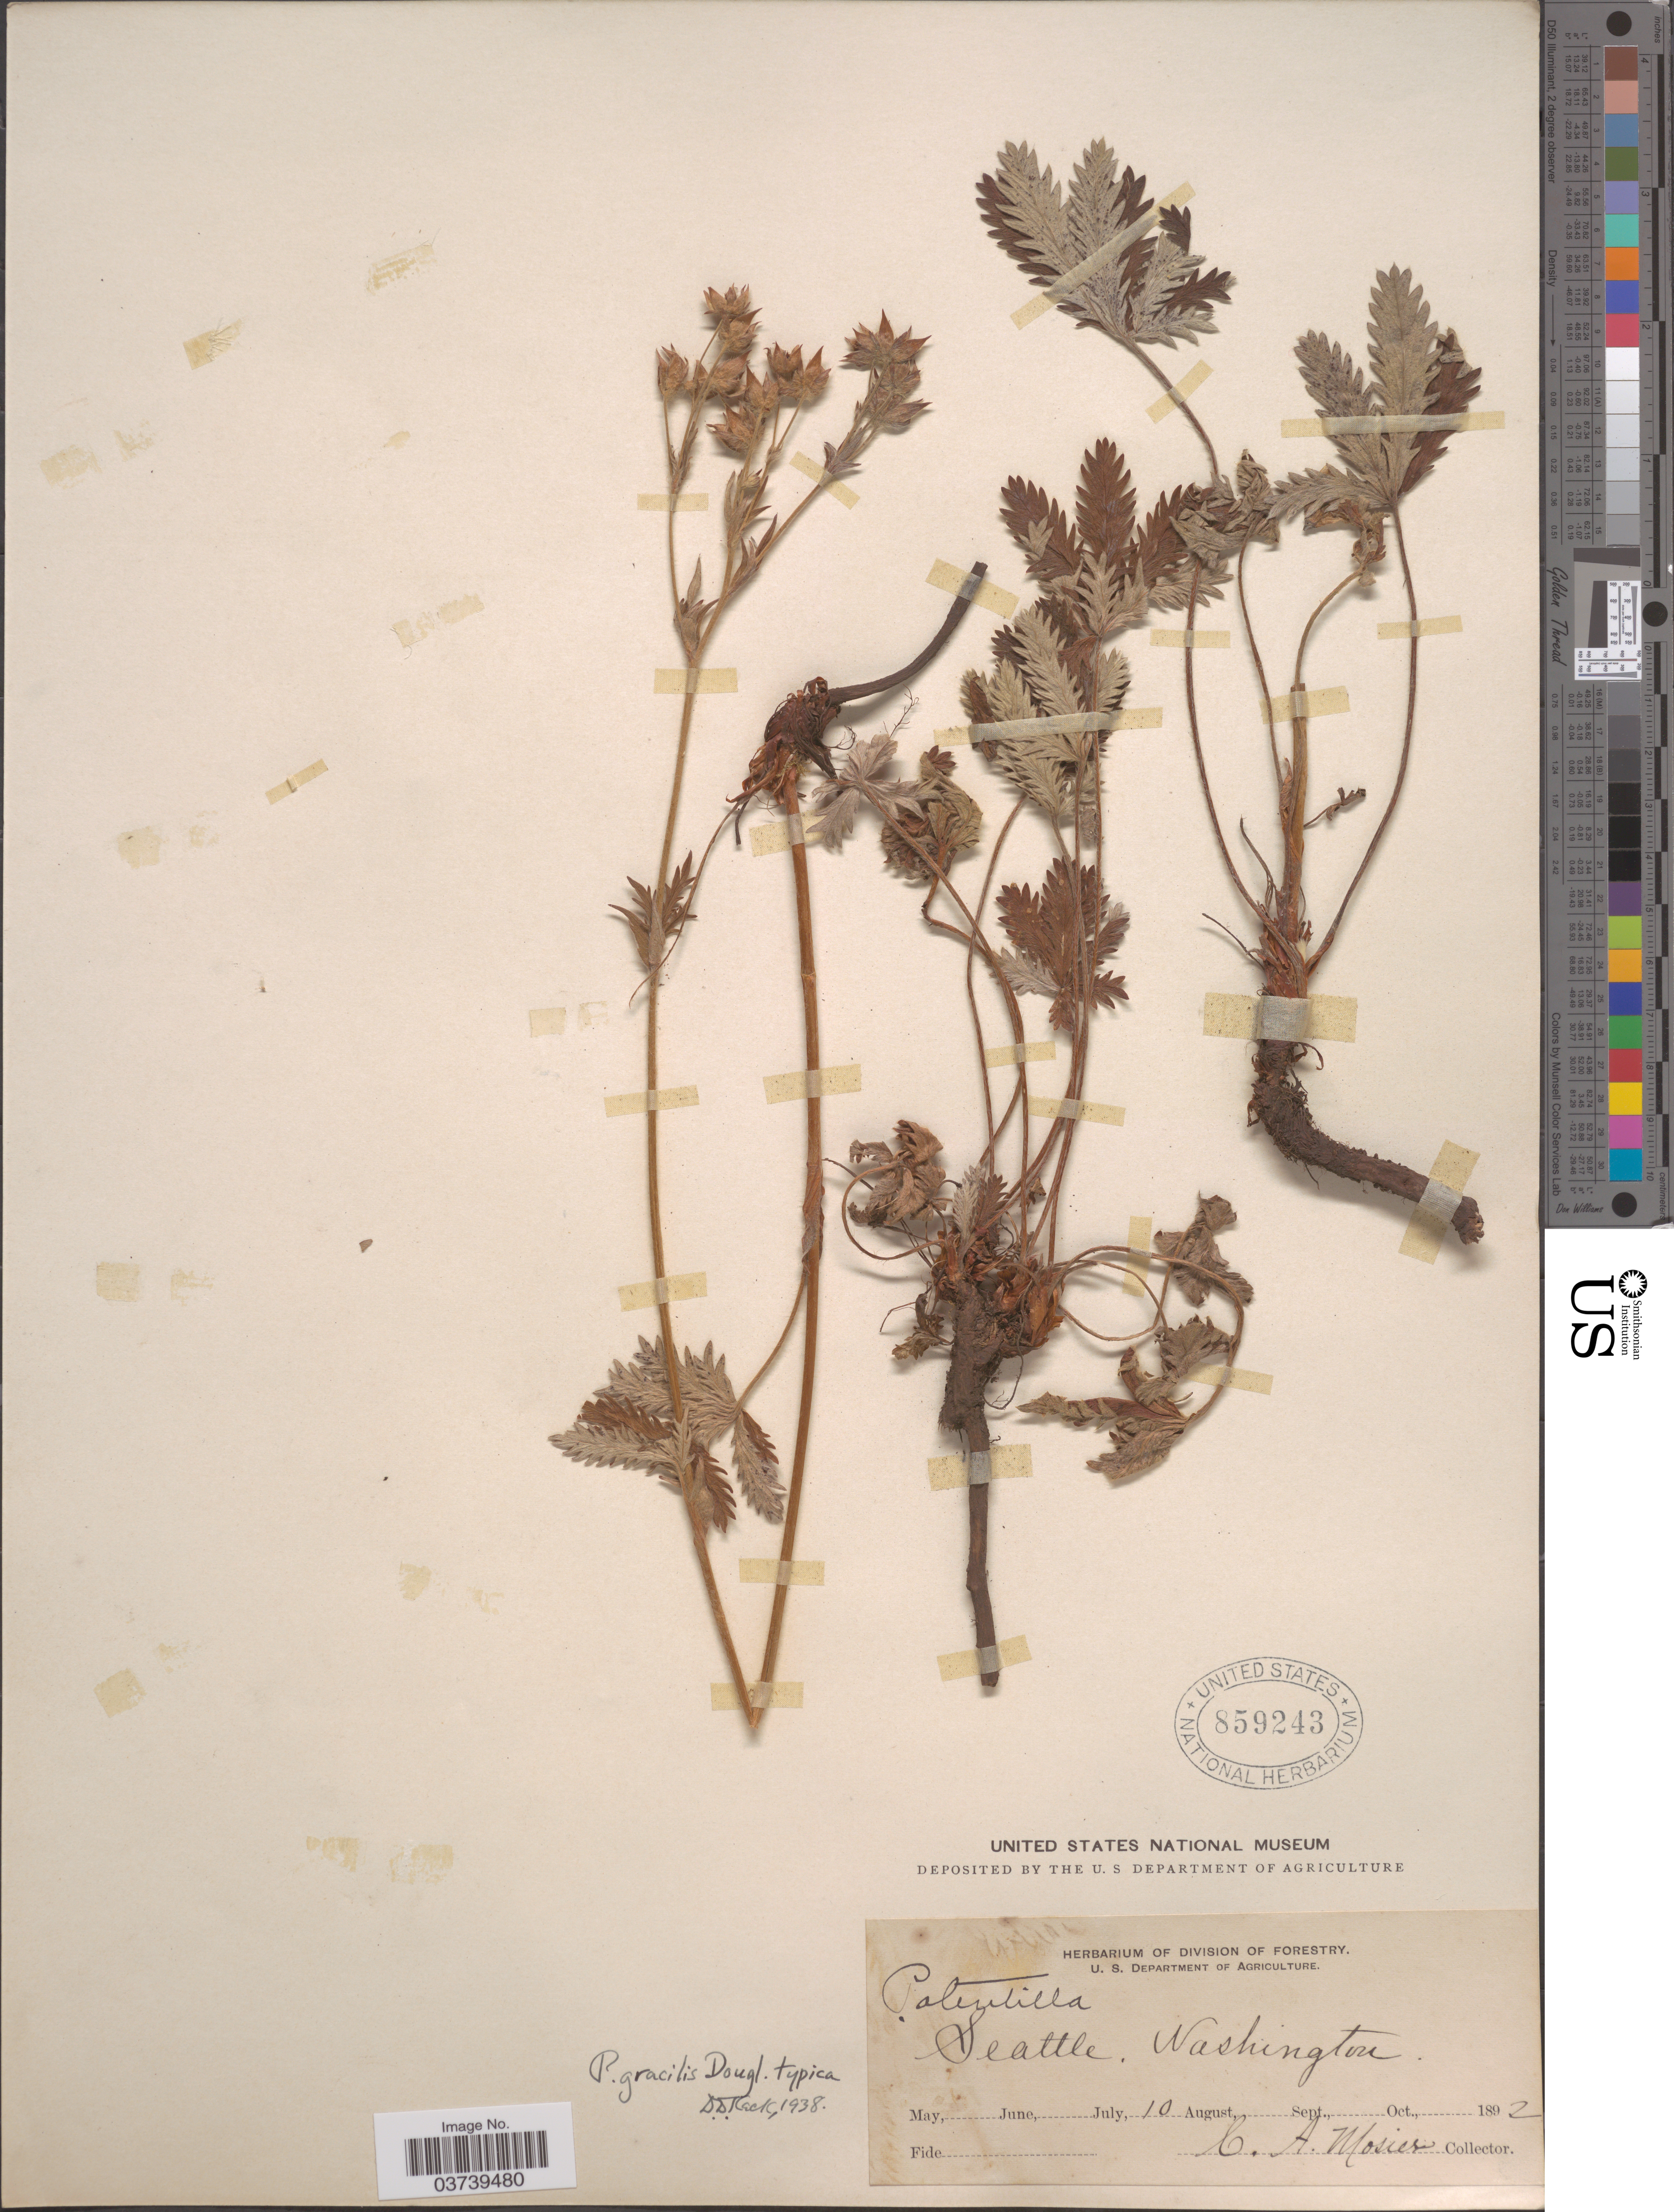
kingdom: Plantae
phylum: Tracheophyta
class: Magnoliopsida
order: Rosales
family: Rosaceae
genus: Potentilla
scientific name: Potentilla gracilis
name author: Douglas ex Hook.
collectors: C. A. Mosier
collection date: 1892-07-10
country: United States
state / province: Washington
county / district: King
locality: Seattle.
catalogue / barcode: US 859243